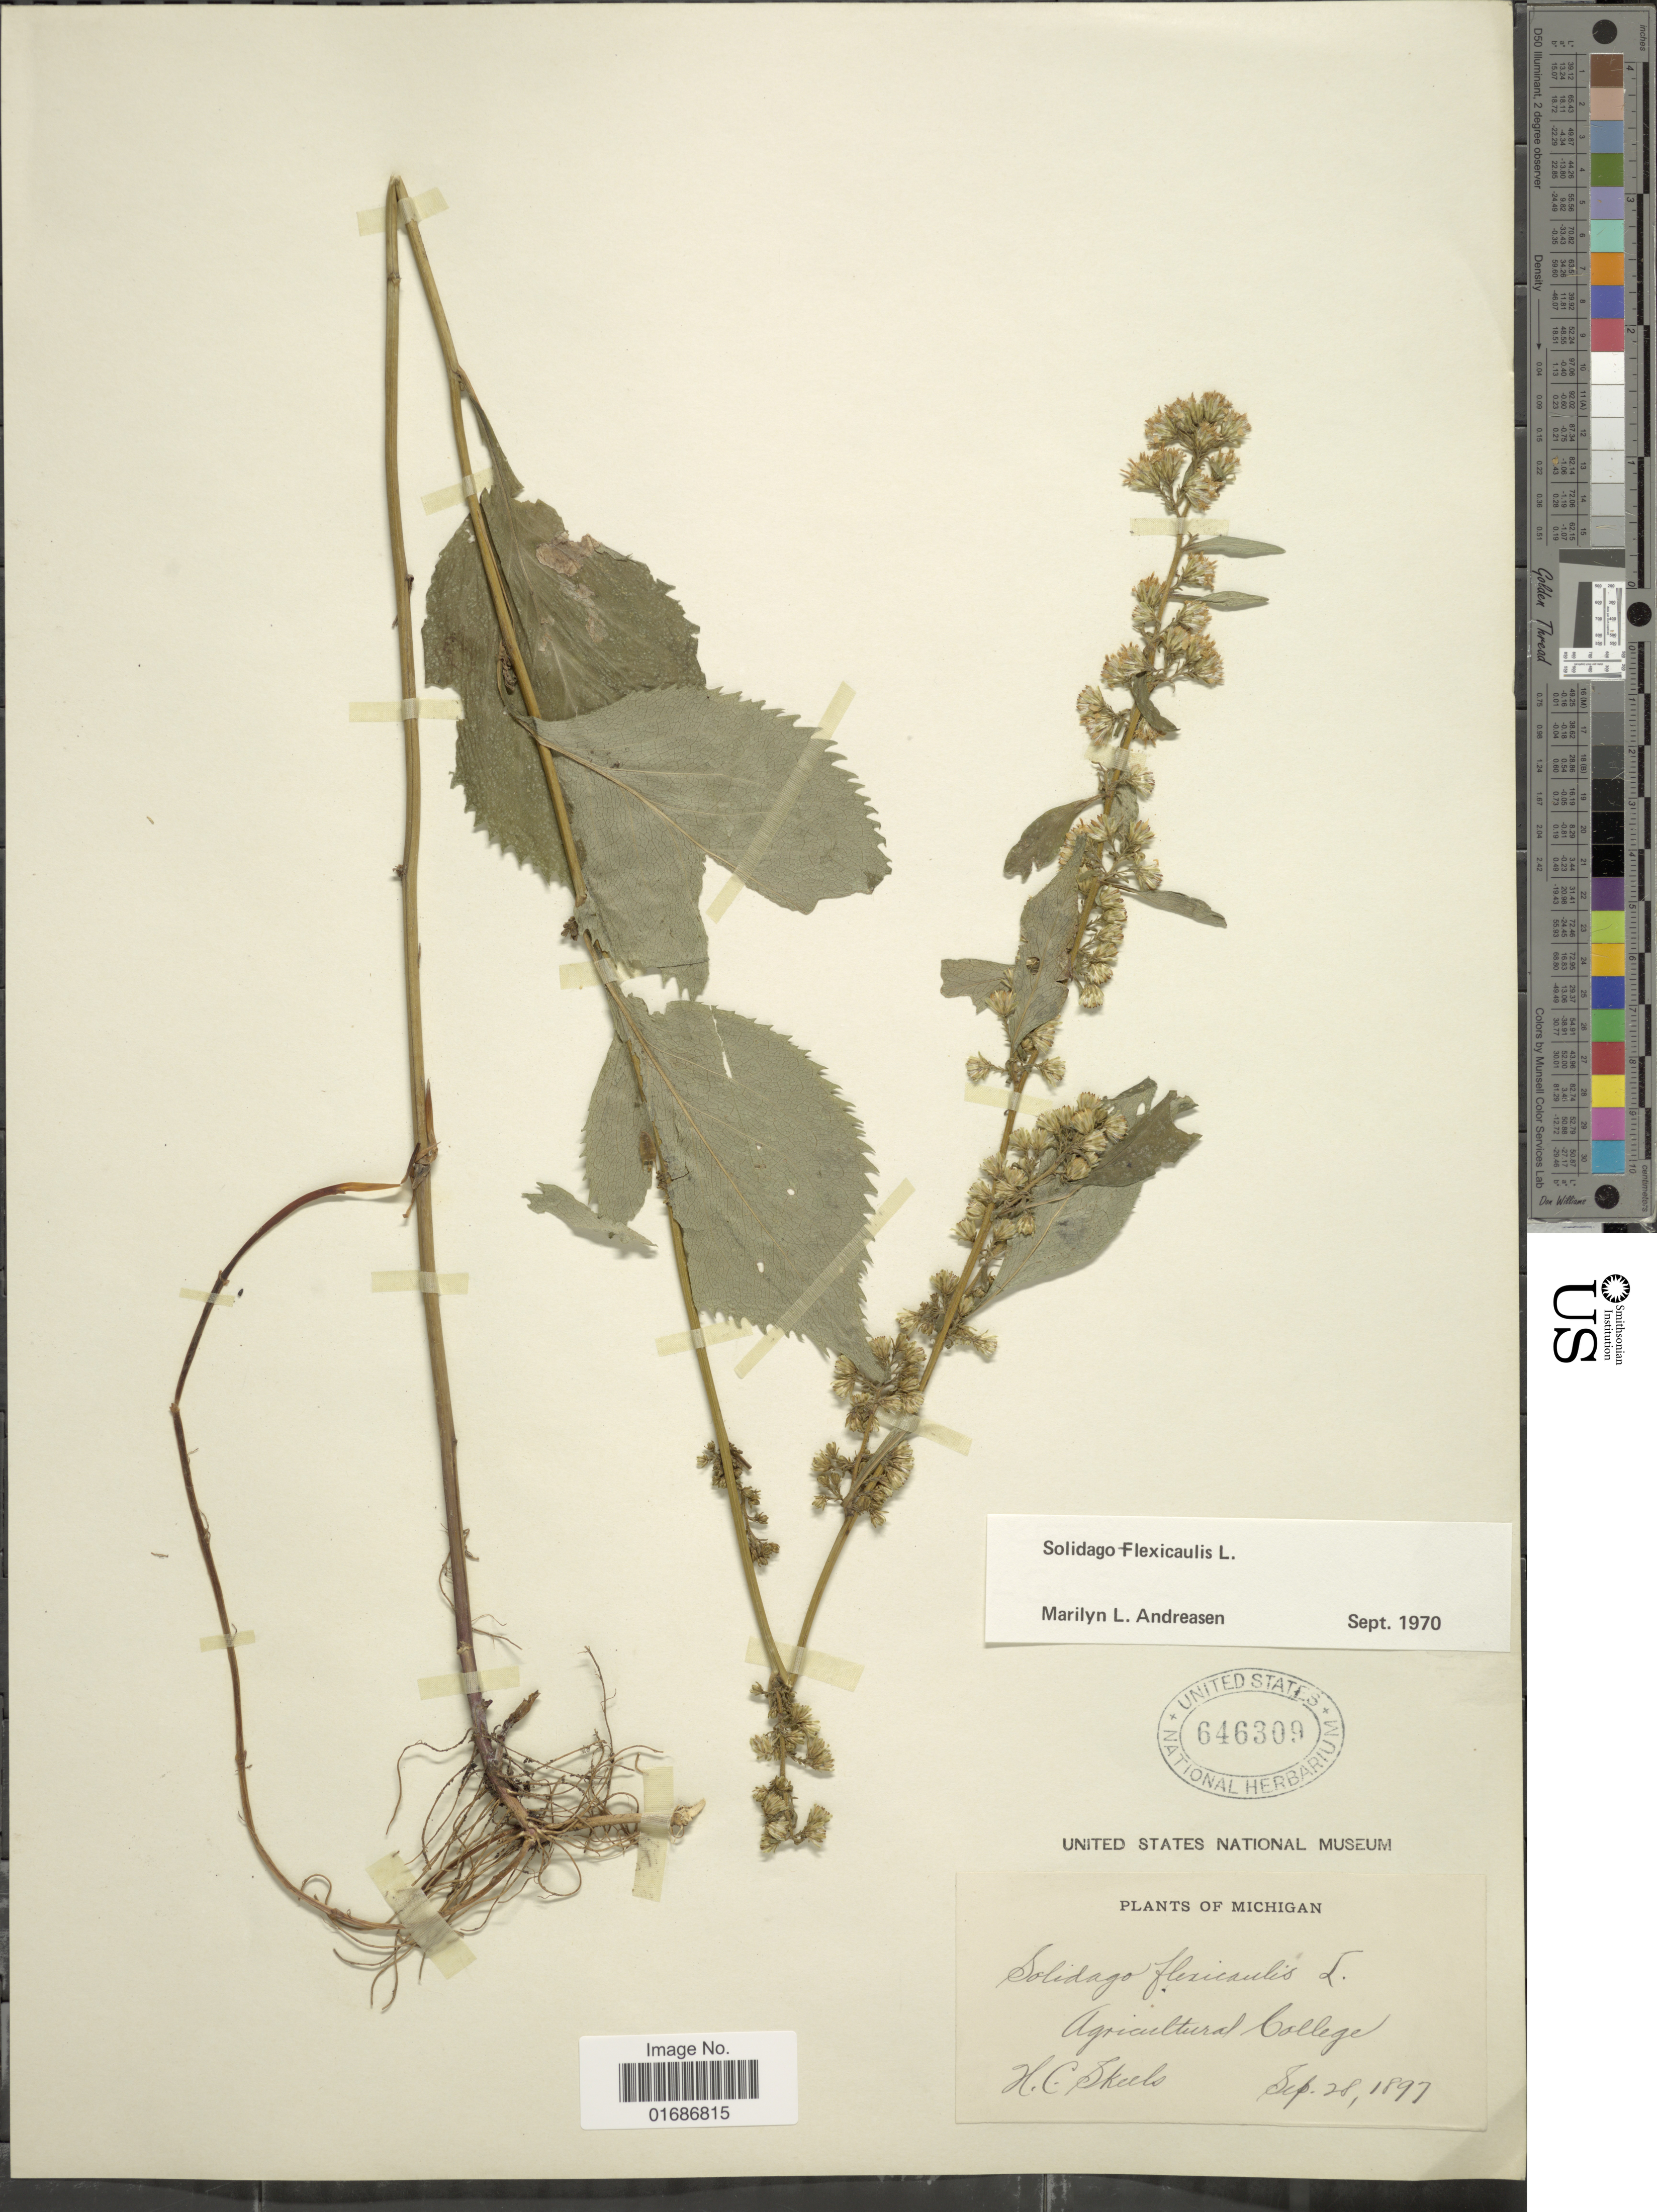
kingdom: Plantae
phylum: Tracheophyta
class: Magnoliopsida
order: Asterales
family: Asteraceae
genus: Solidago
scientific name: Solidago flexicaulis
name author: L.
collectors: H. Skeels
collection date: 1897-09-28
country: United States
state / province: Michigan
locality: Argricultural College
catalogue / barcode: US 646309